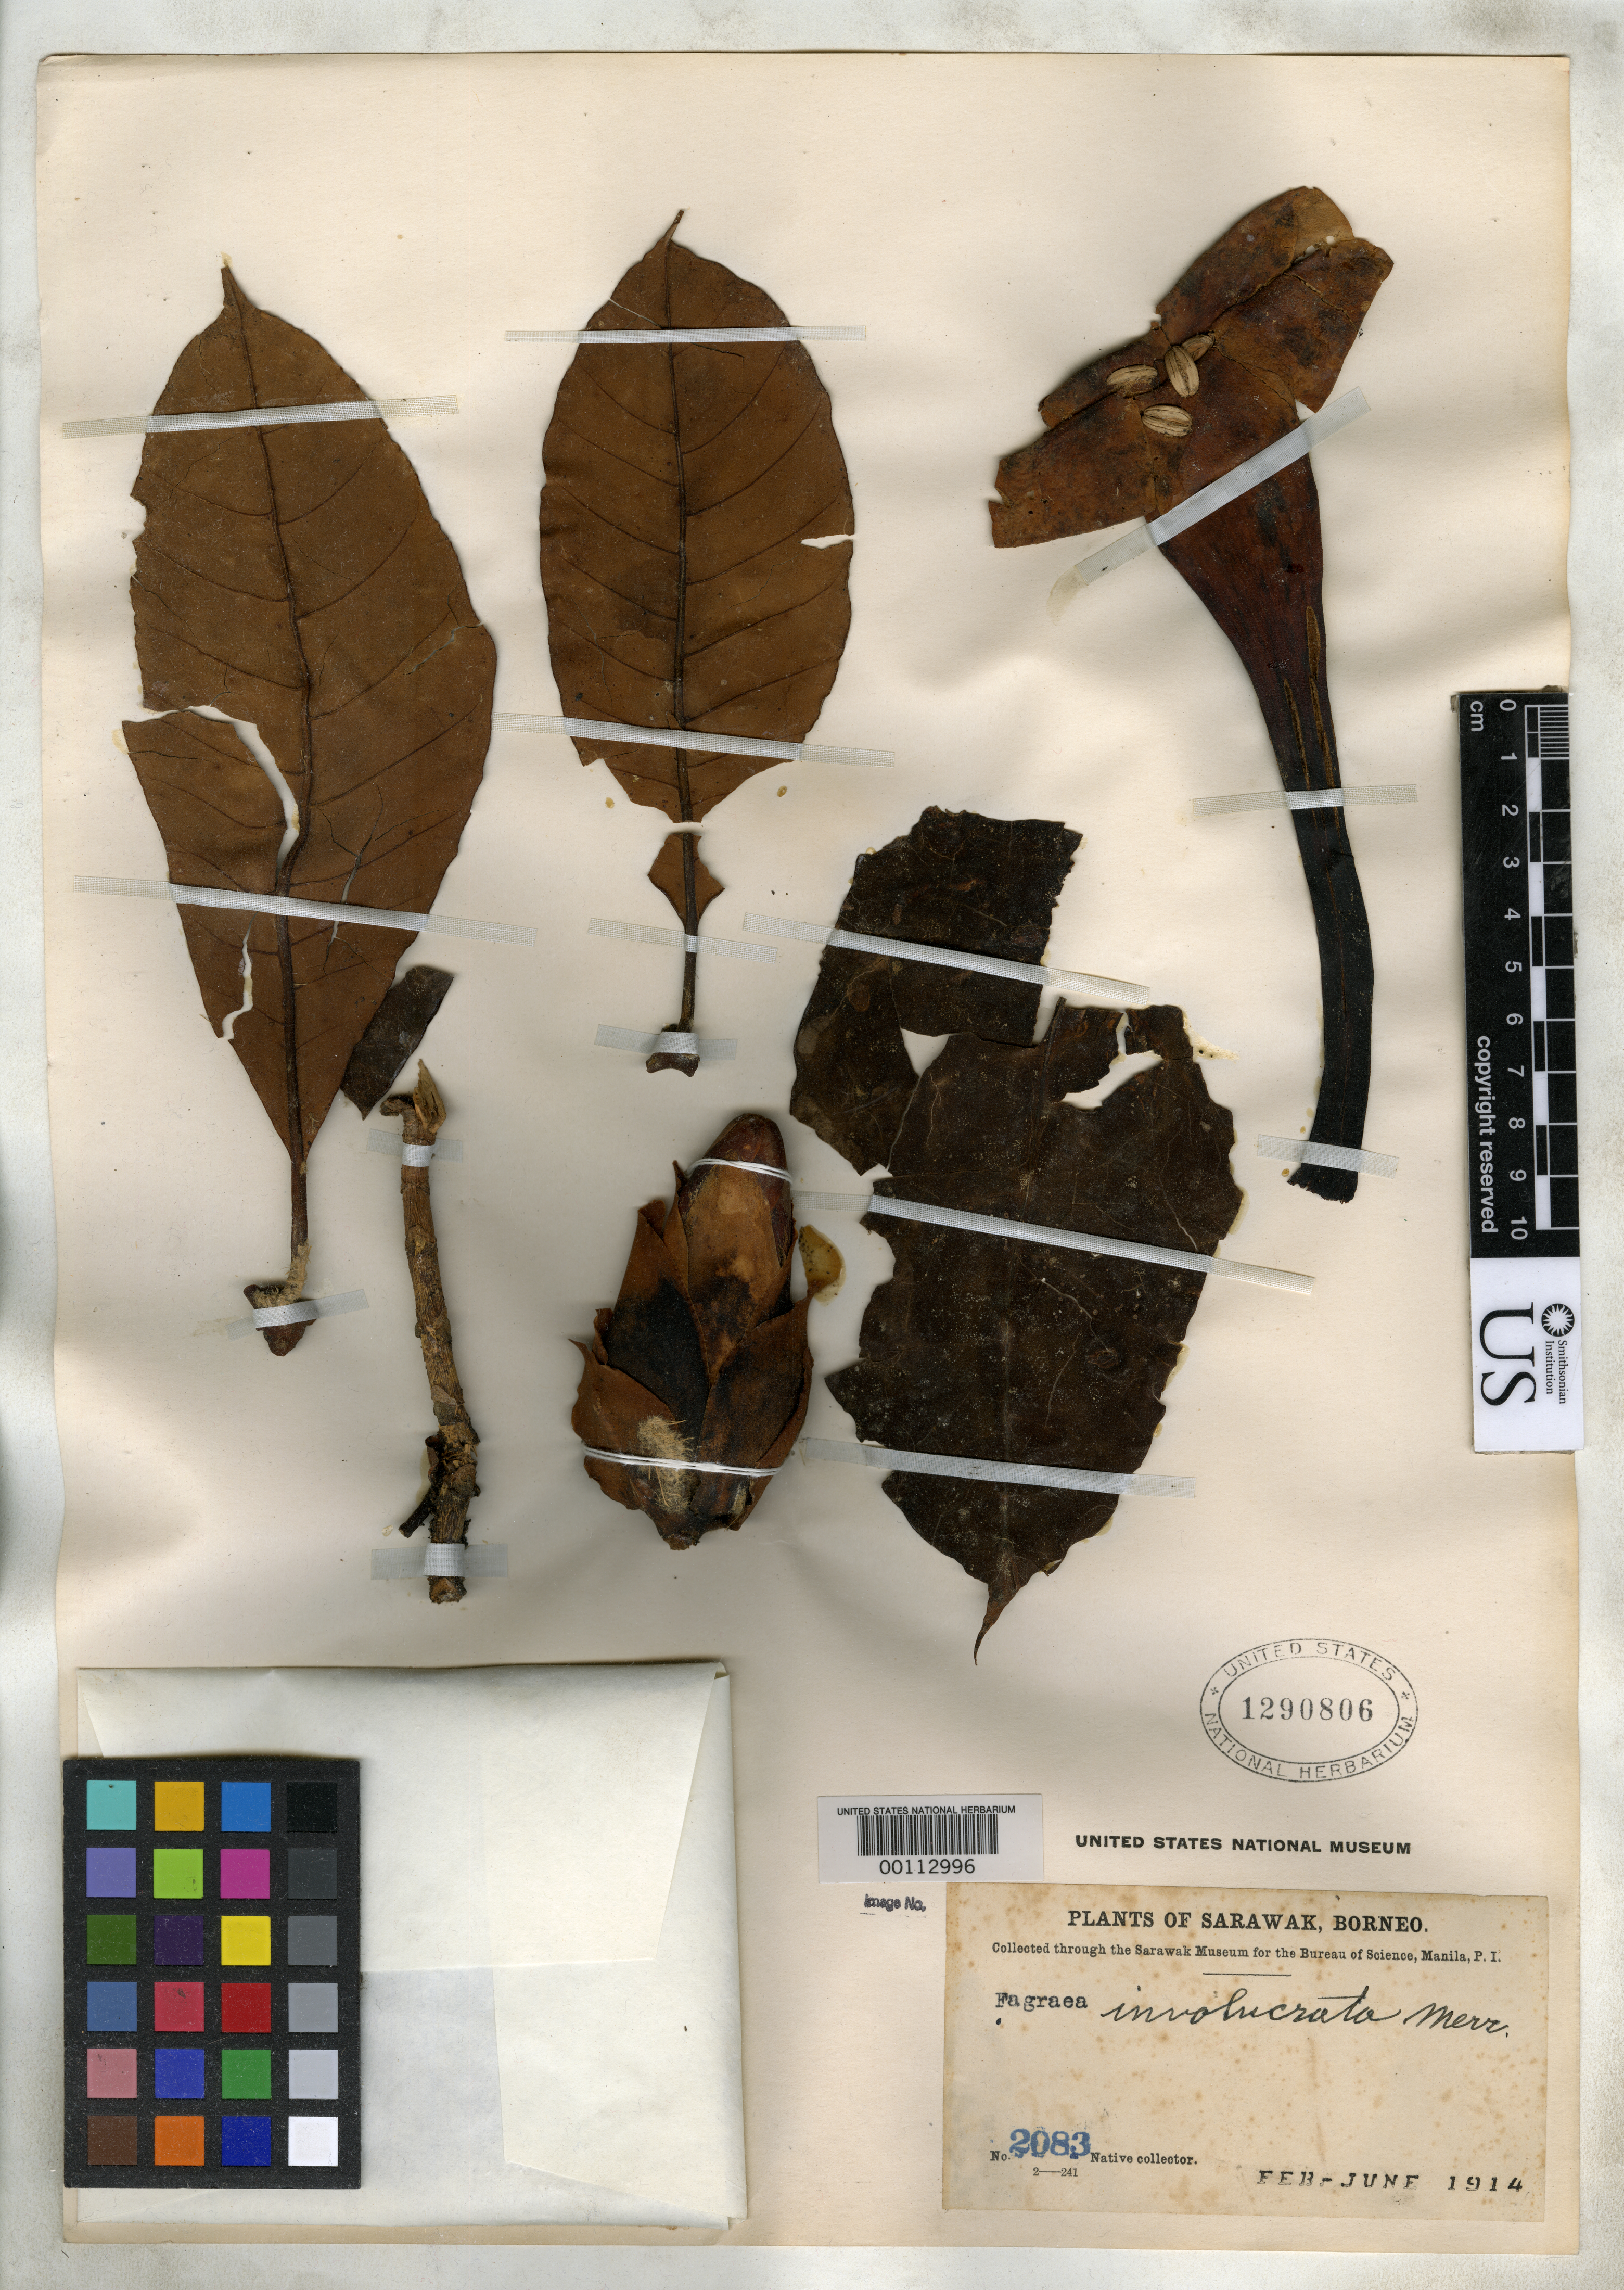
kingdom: Plantae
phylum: Tracheophyta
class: Magnoliopsida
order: Gentianales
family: Gentianaceae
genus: Fagraea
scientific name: Fagraea involucrata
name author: Merr.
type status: Isotype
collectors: Native collector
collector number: Bur. Sci. 2083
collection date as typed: Feb 1914 to -- Jun 1914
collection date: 1914-02/1914-06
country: Malaysia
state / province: Sarawak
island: Borneo Island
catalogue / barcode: US 1290806